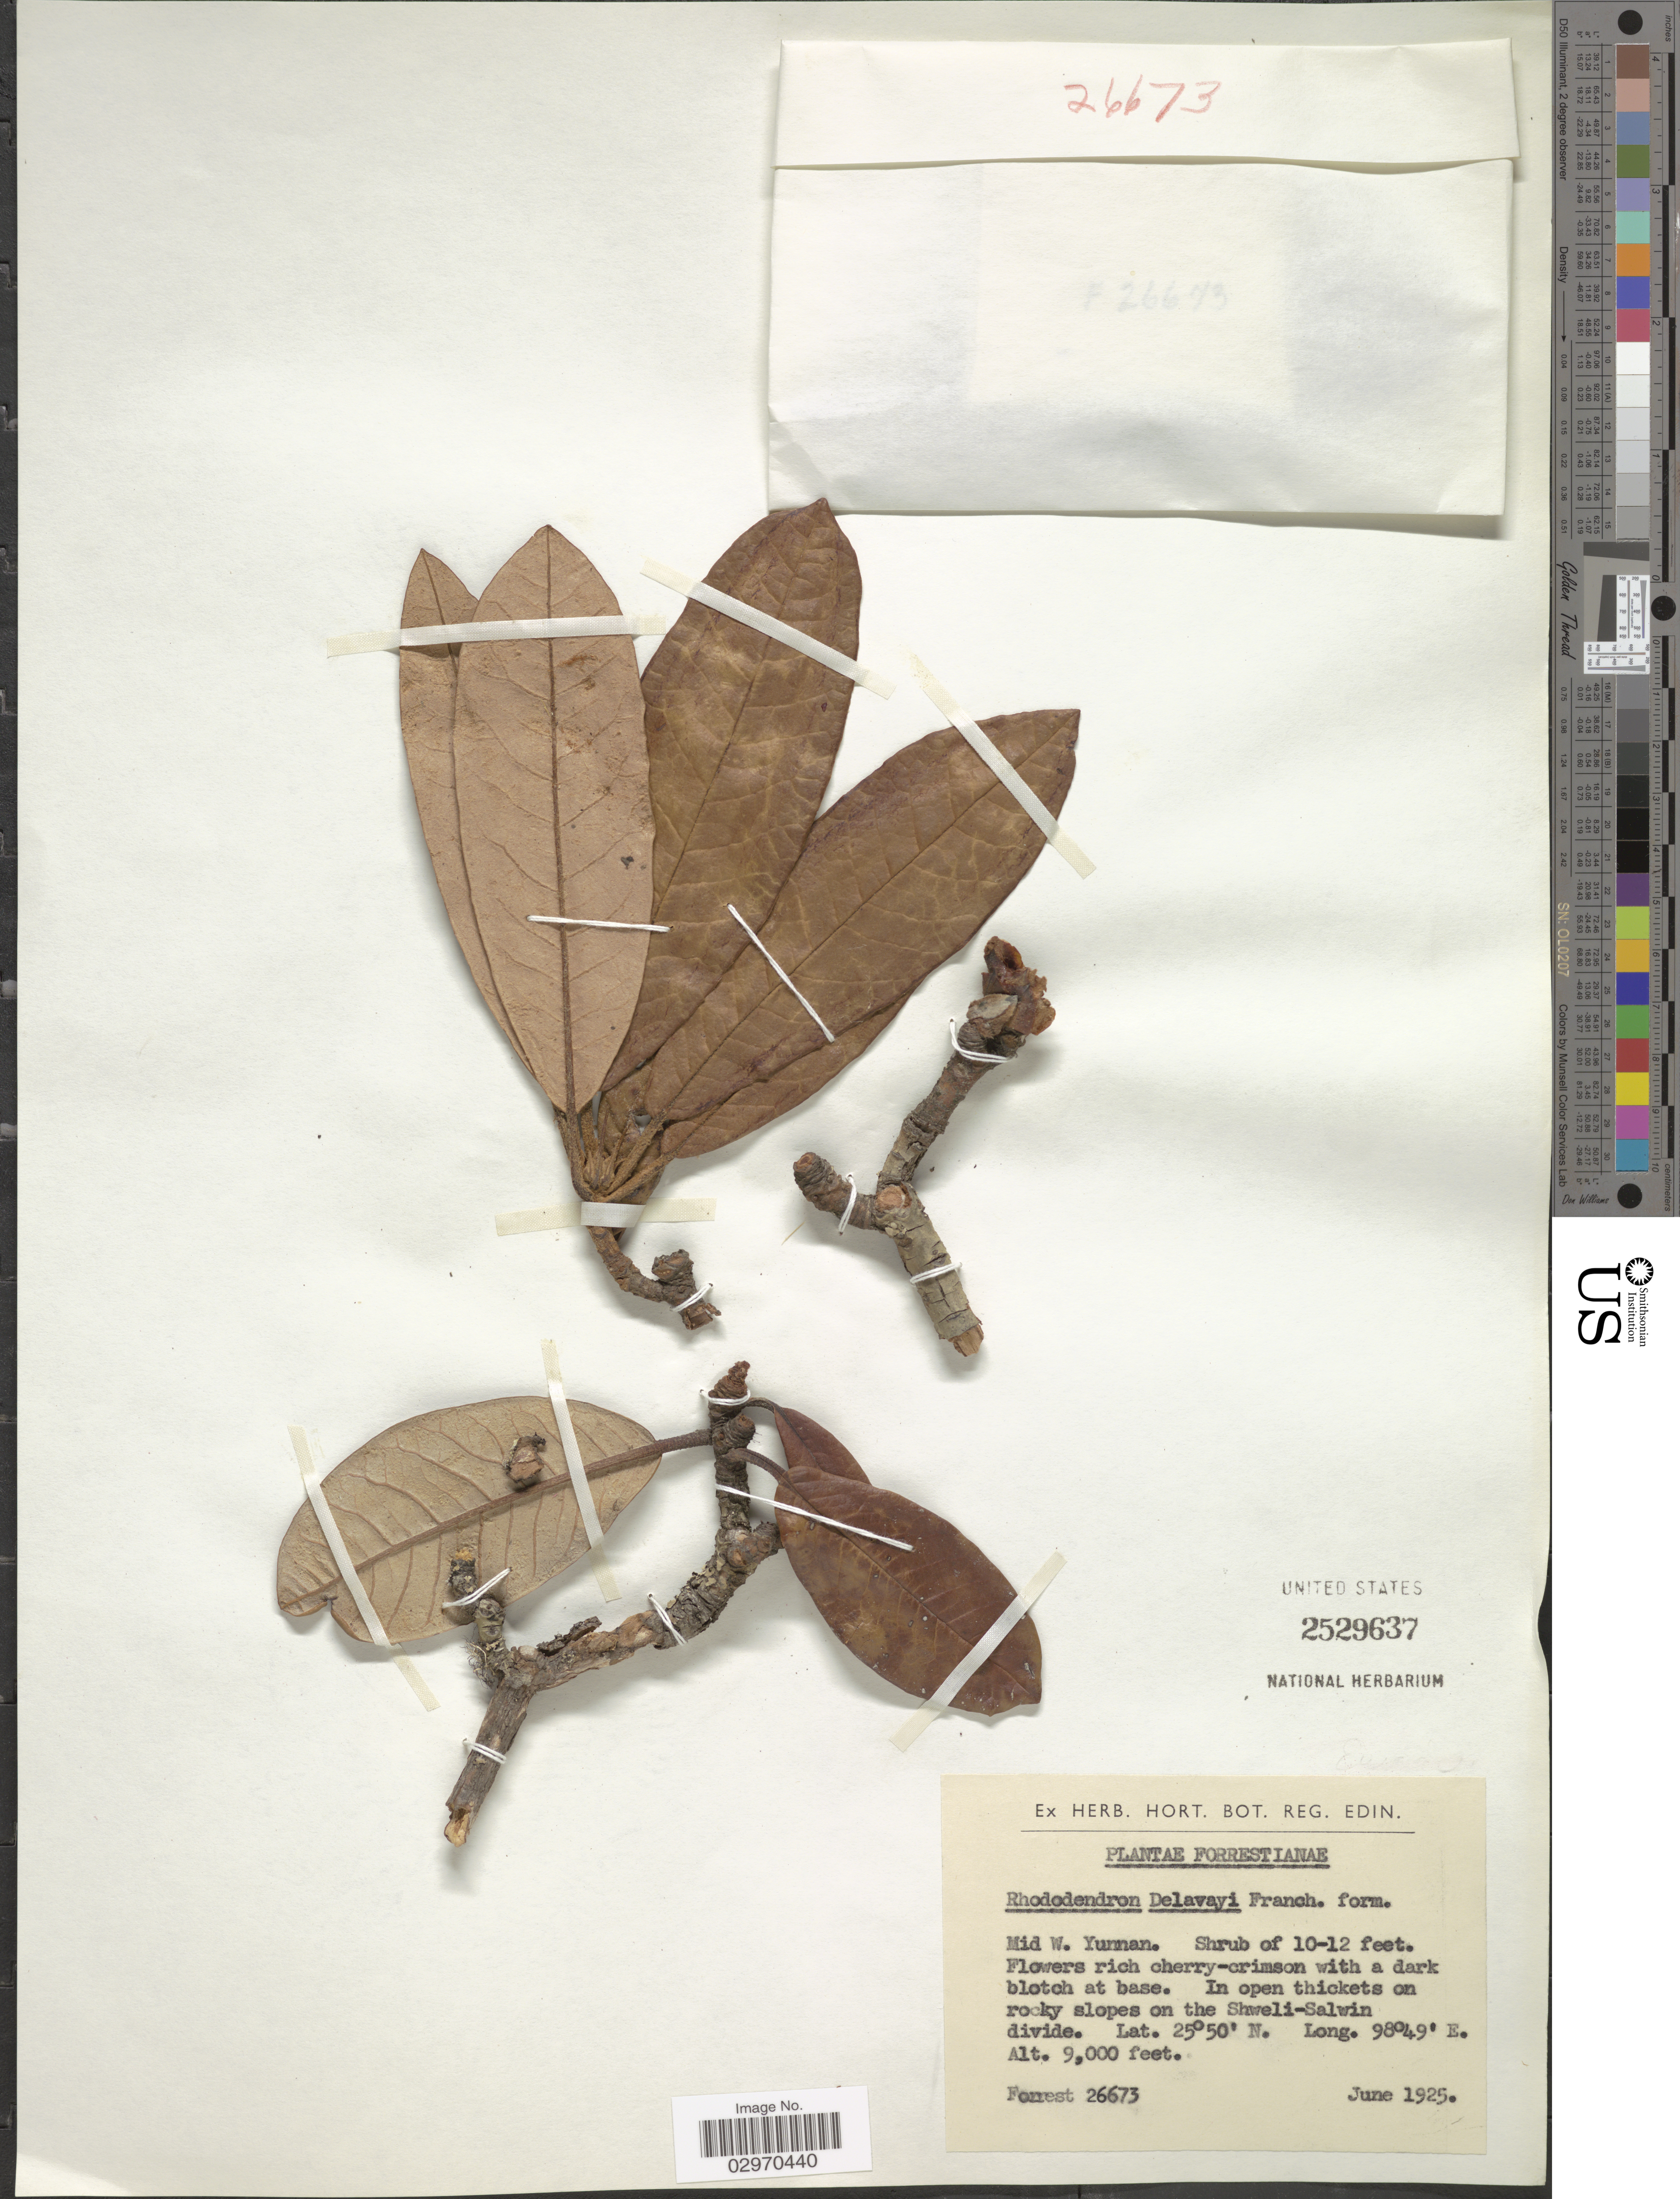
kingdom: Plantae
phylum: Tracheophyta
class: Magnoliopsida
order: Ericales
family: Ericaceae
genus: Rhododendron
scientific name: Rhododendron delavayi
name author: Franch.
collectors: -. Forrest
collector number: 26673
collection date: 1925-06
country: China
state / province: Yunnan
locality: Mid W. Yunnan. In open thickets on rocky slopes on the Shweli-Salwin divide.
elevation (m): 2743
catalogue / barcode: US 2529637